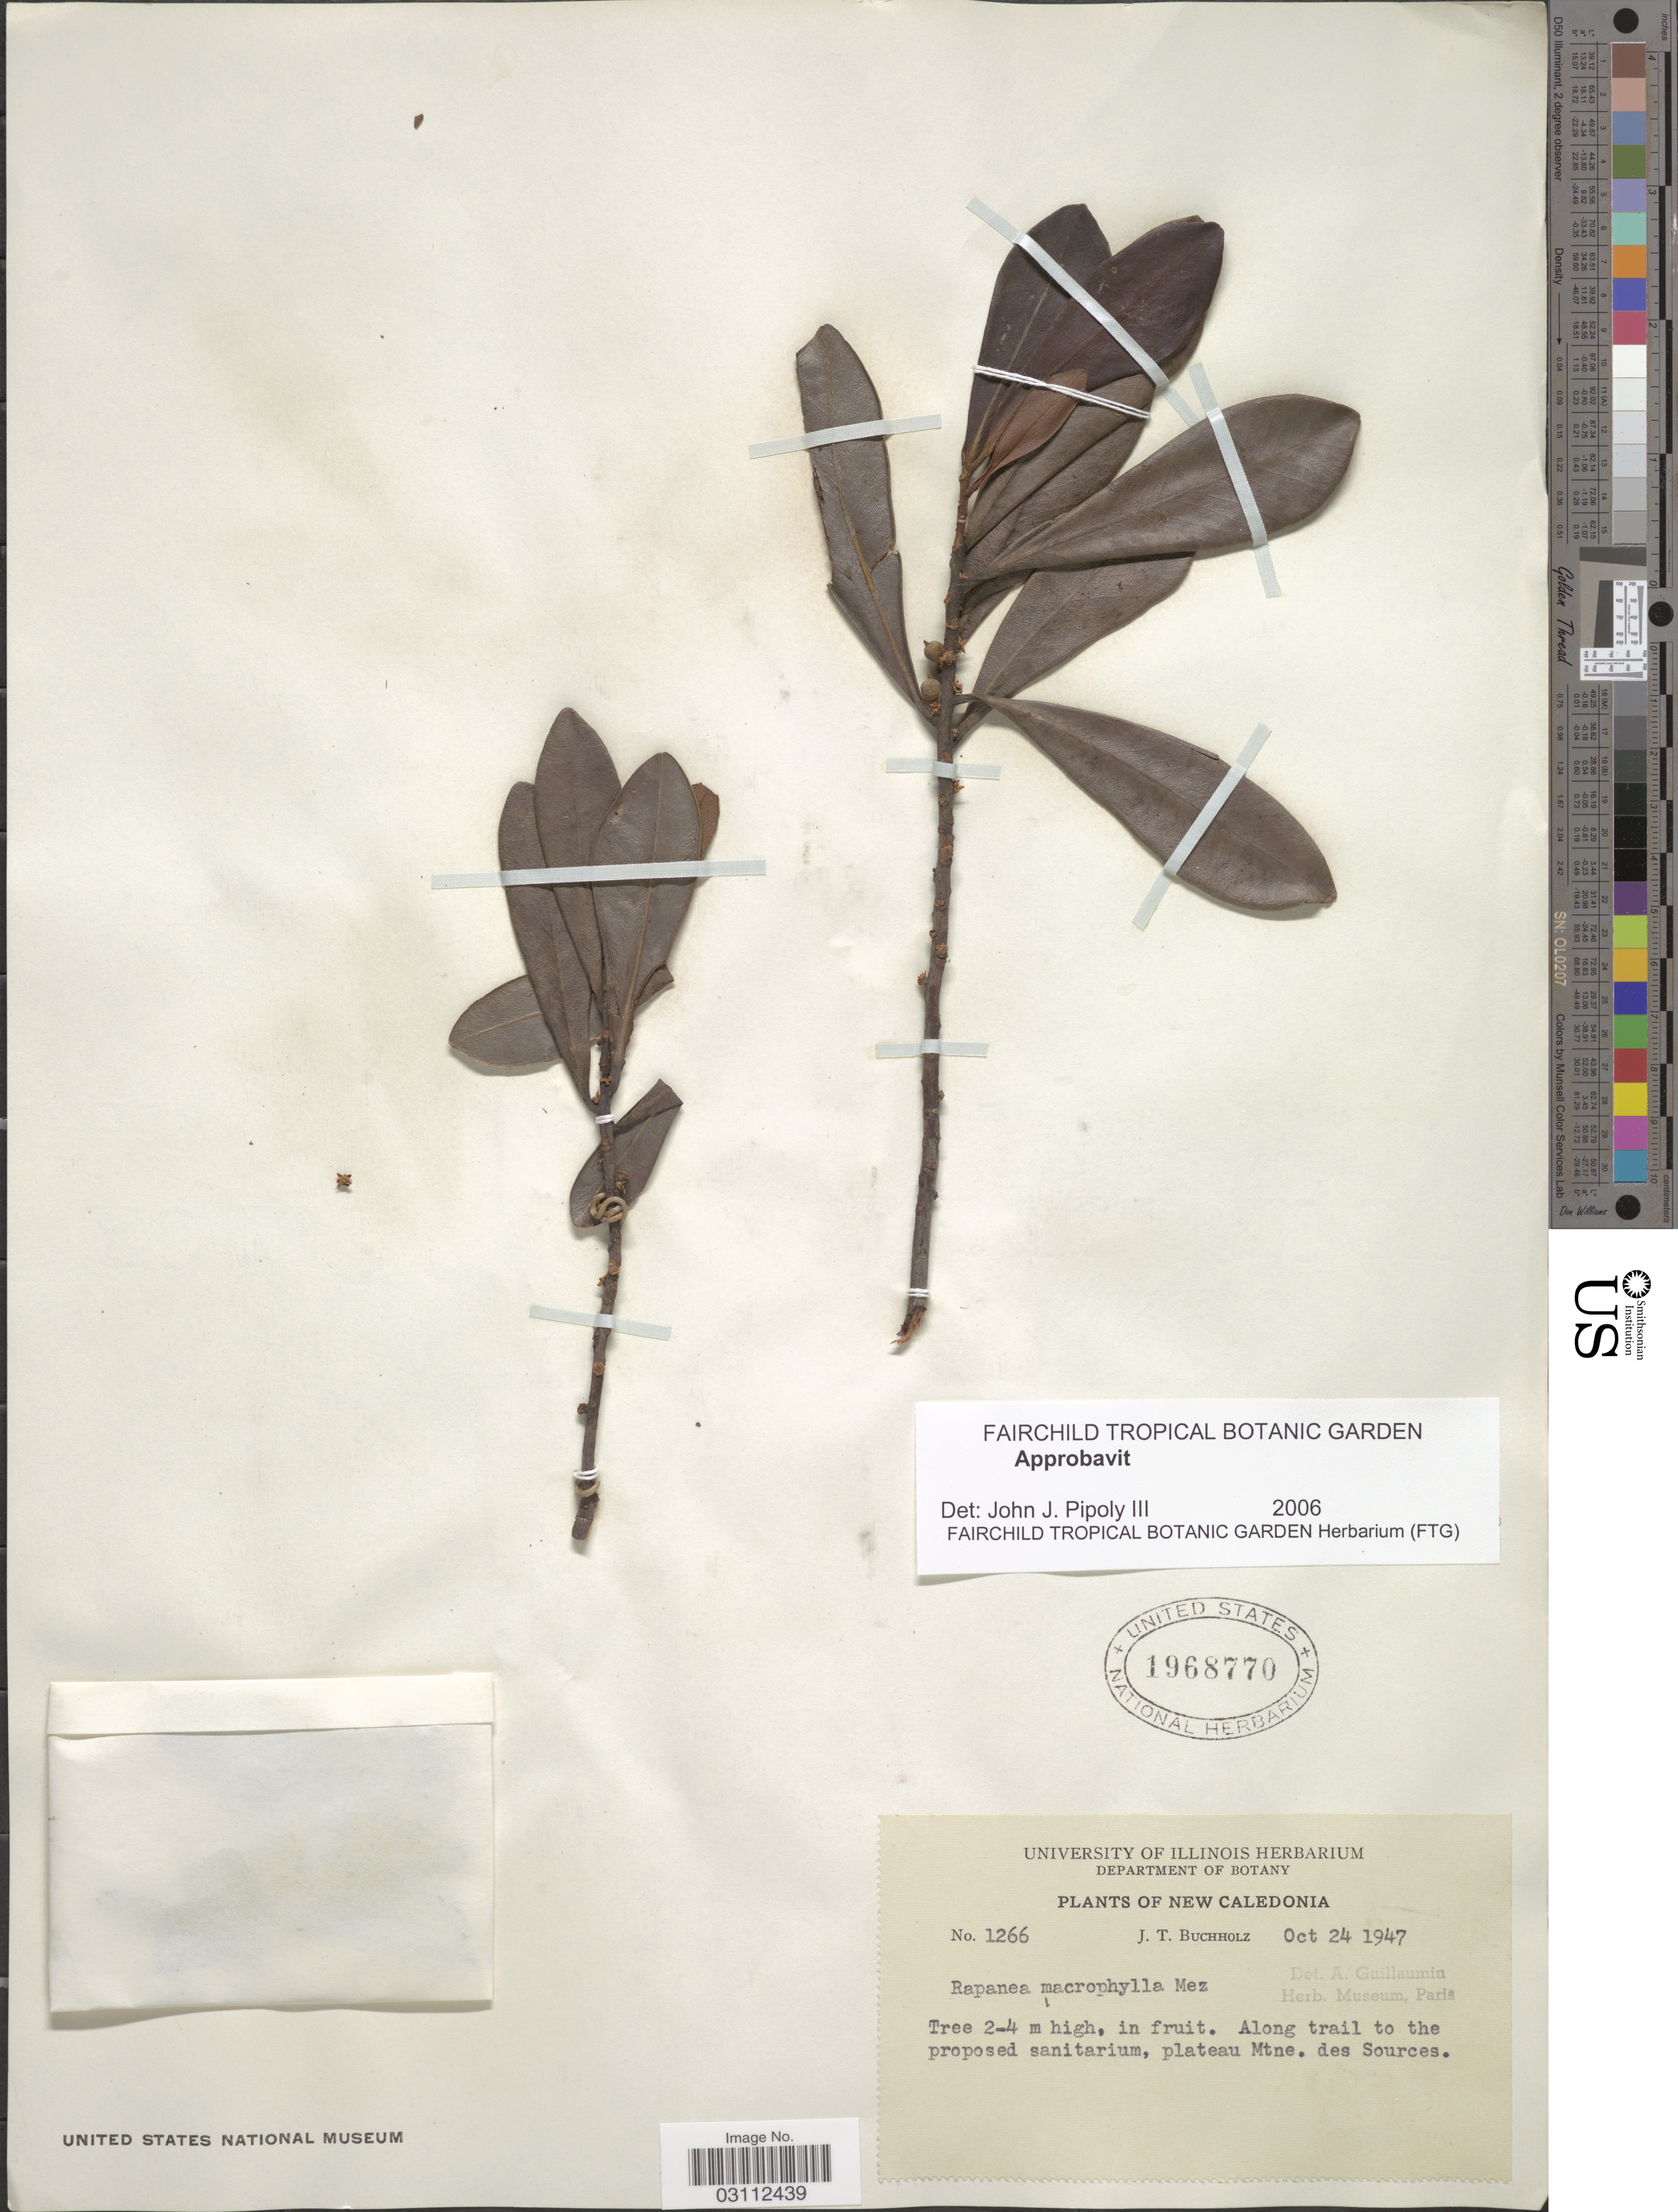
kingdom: Plantae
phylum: Tracheophyta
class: Magnoliopsida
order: Ericales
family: Primulaceae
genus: Ardisia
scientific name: Ardisia macrophylla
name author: Reinw. ex Blume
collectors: J. T. Buchholz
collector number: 1266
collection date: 1947-10-24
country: New Caledonia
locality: Along trail to the proposed sanitarium, plateau Mtne. des Sources.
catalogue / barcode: US 1968770